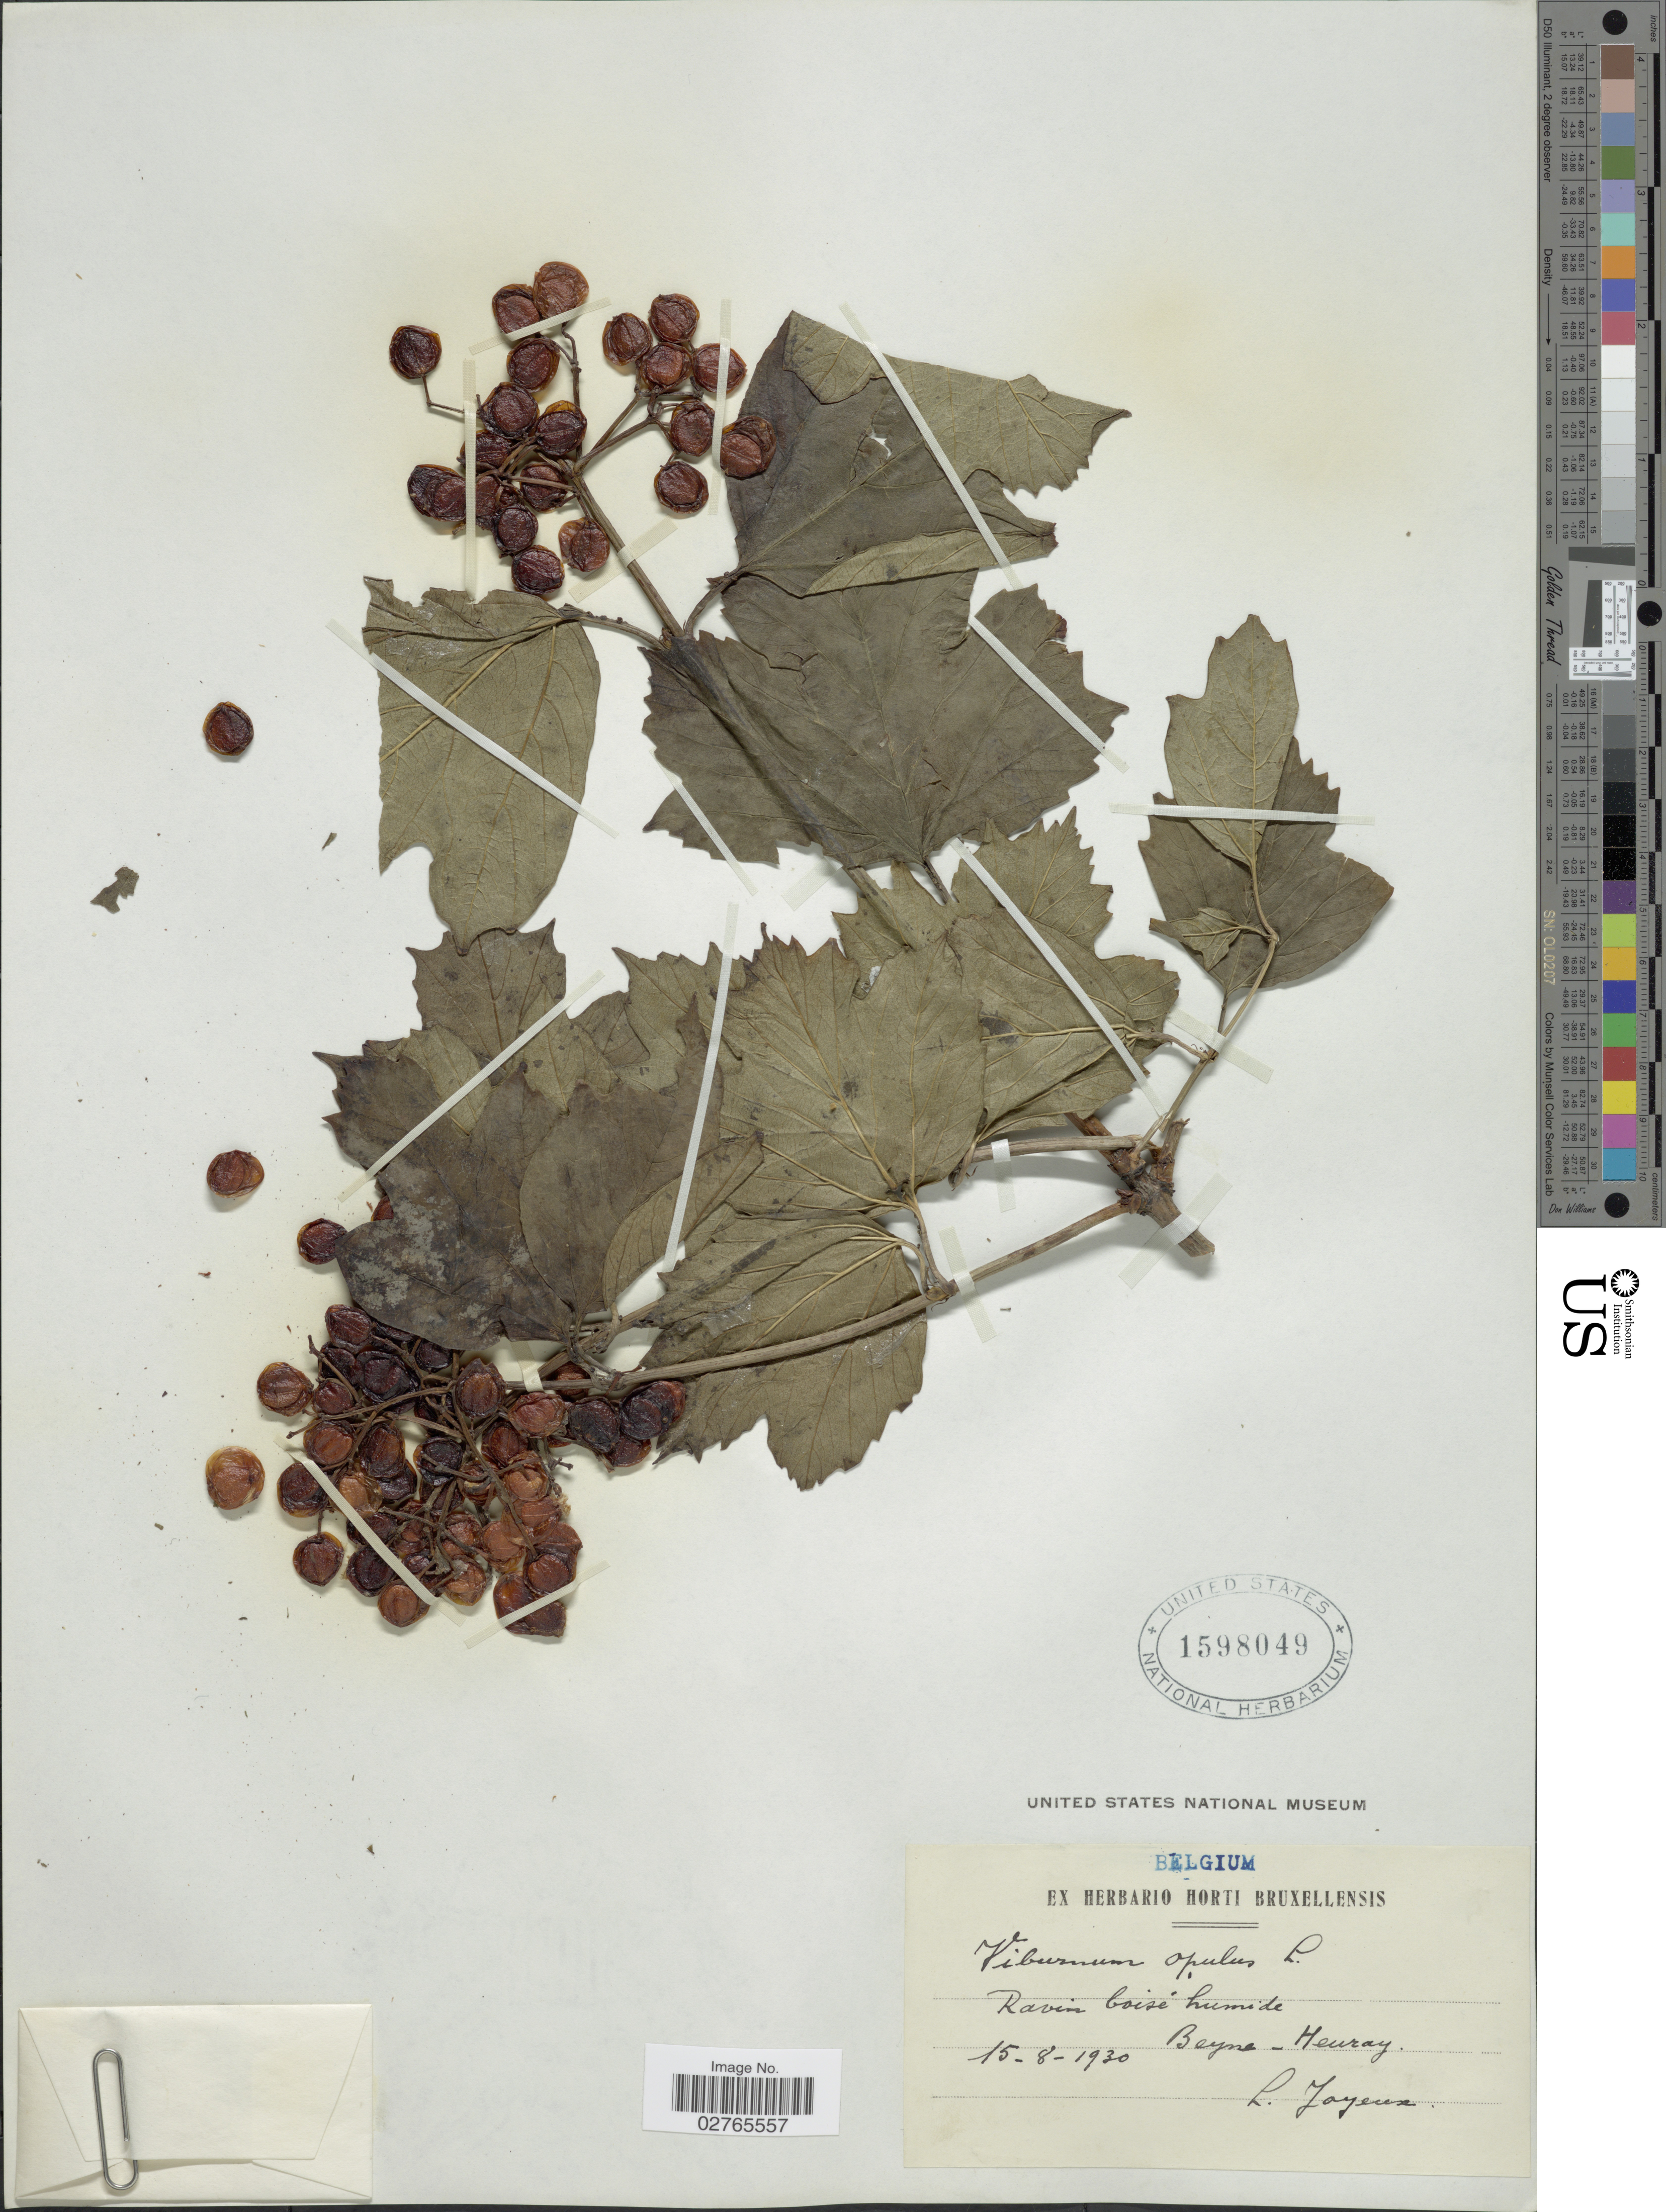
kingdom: Plantae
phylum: Tracheophyta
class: Magnoliopsida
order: Dipsacales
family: Viburnaceae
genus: Viburnum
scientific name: Viburnum opulus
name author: L.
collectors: L. Jayeux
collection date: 1930-08-15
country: Belgium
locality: Beyne-Heusay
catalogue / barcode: US 1598049